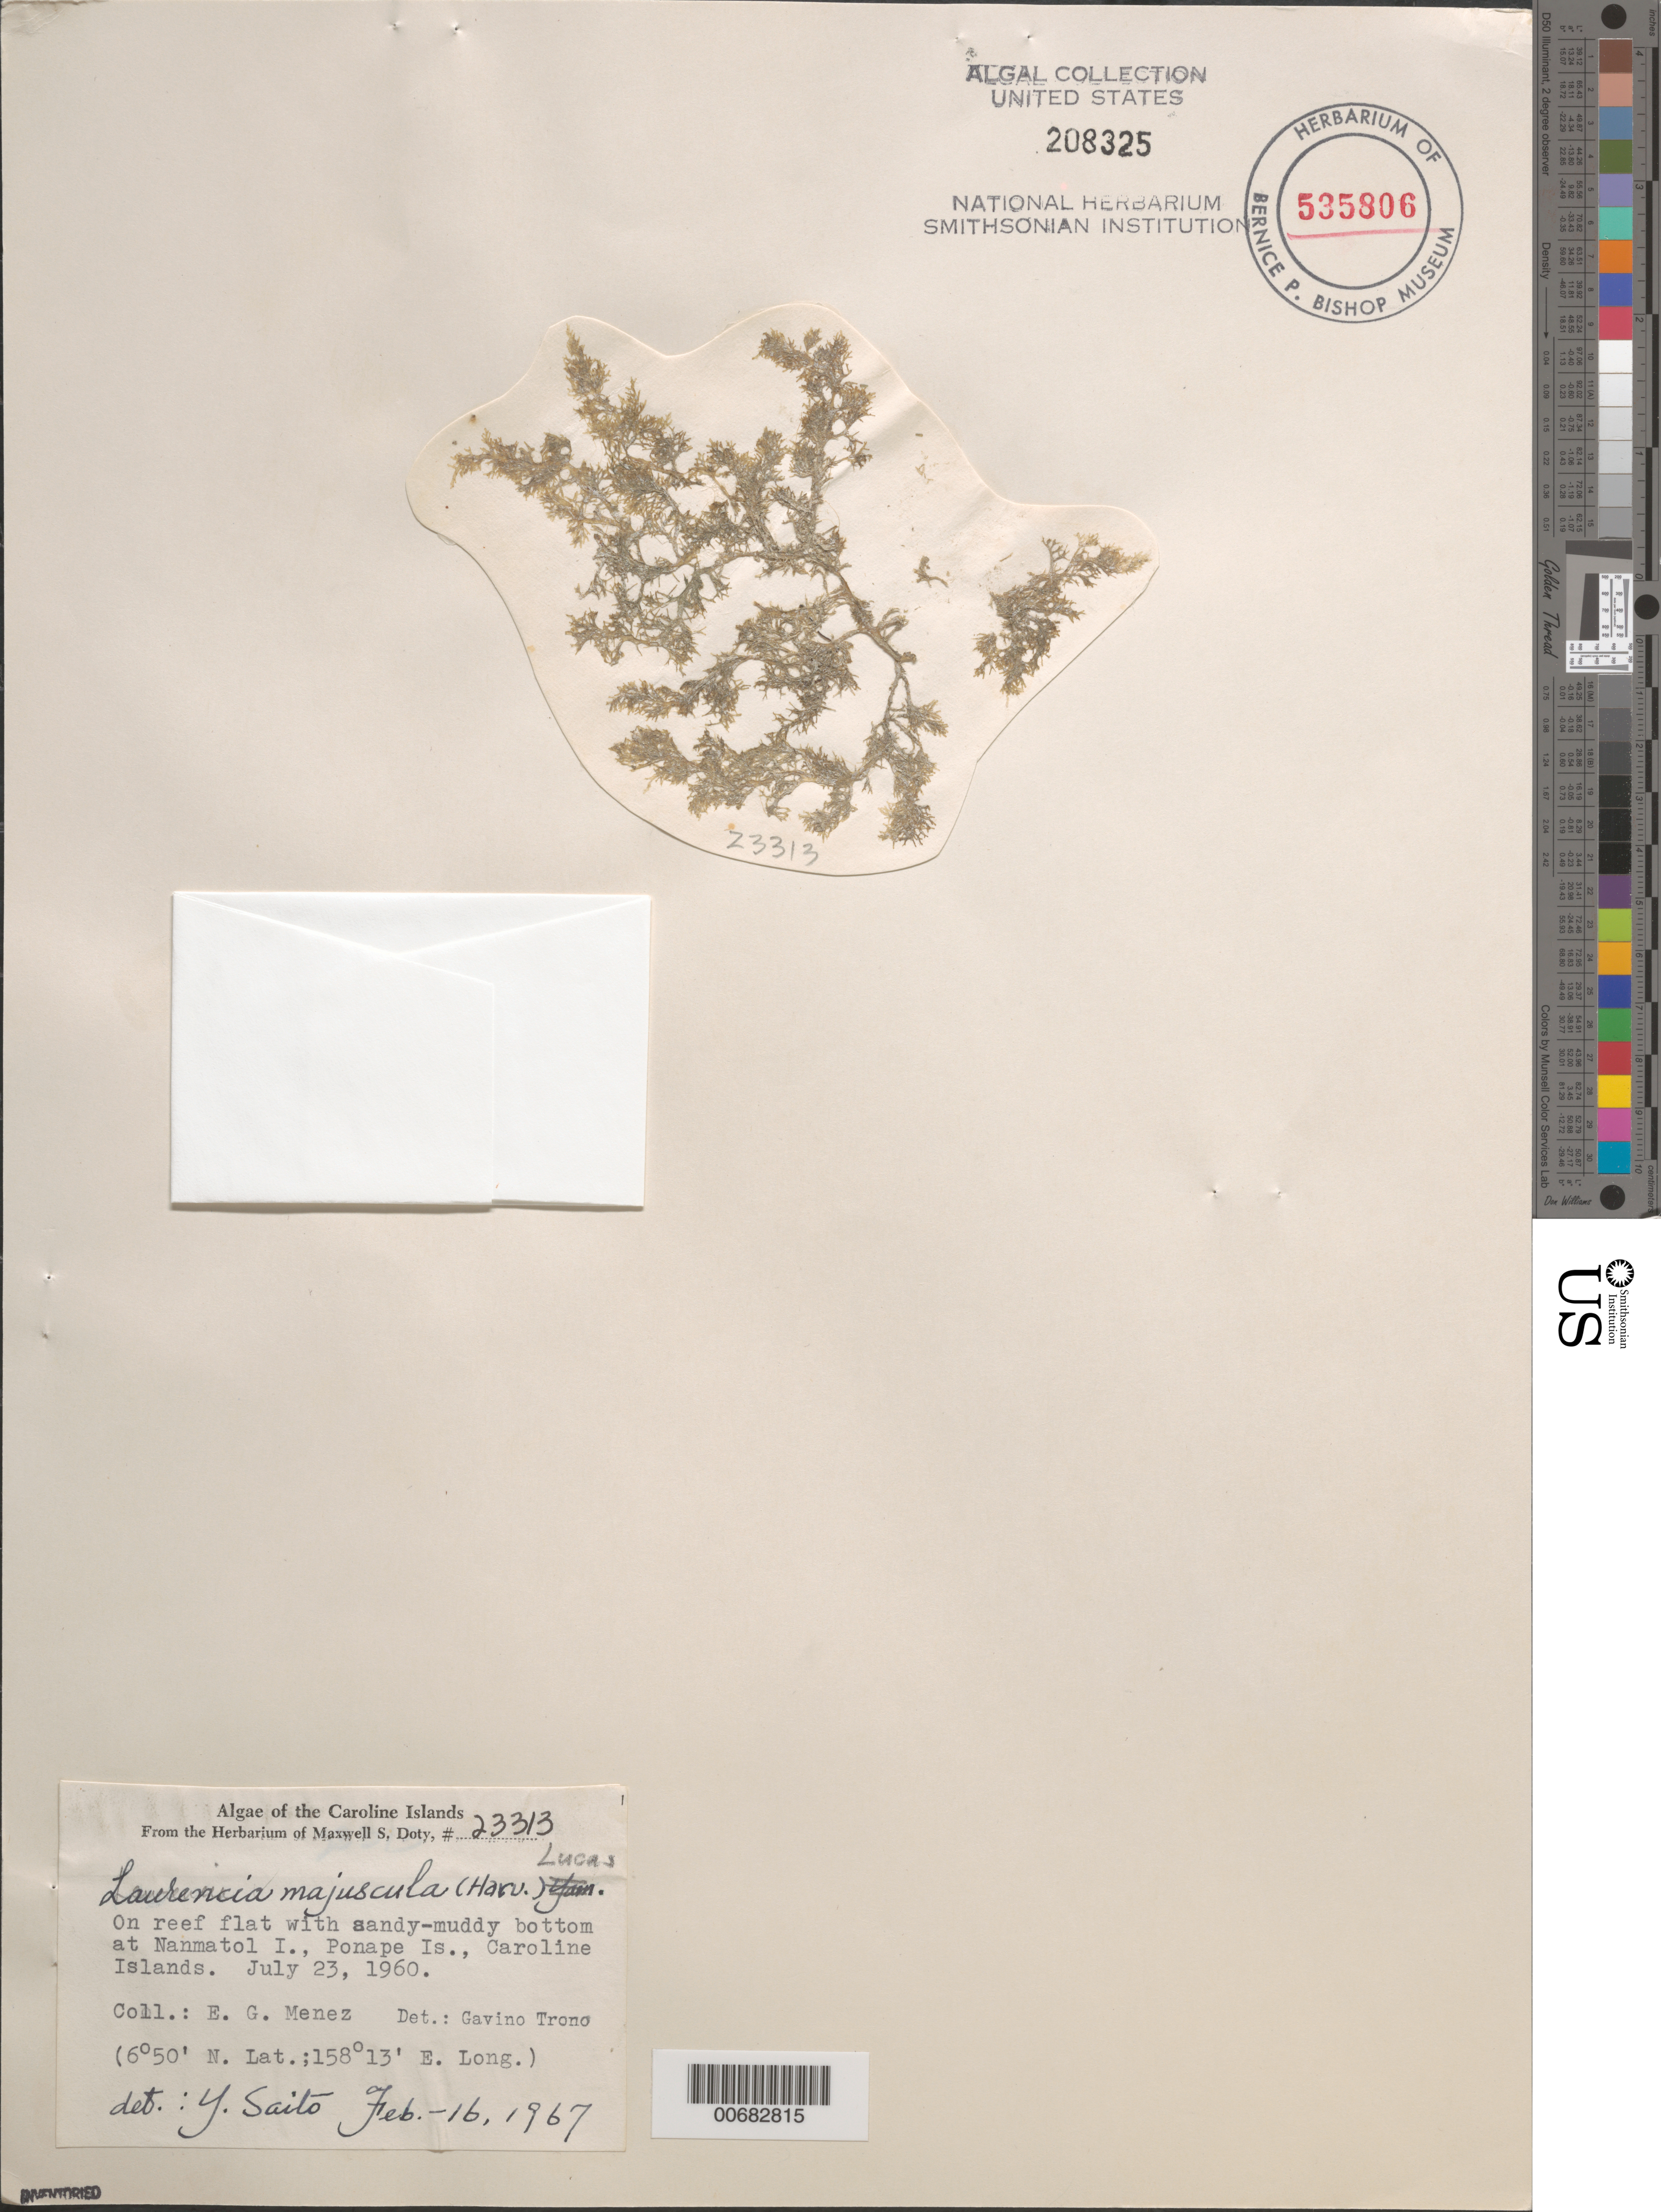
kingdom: Plantae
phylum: Rhodophyta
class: Florideophyceae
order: Ceramiales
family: Rhodomelaceae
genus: Laurencia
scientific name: Laurencia dendroidea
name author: J. Agardh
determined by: Algae name updating Project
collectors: Meñez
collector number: MSD 23313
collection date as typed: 23 Jul 1960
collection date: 1960-07-23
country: Micronesia, Federated States of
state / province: Pohnpei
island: Nanmatol Atoll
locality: Islands off E coast of Pohnpei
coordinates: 6 50' 00" N, 158 13' 00" E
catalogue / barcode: US 208325